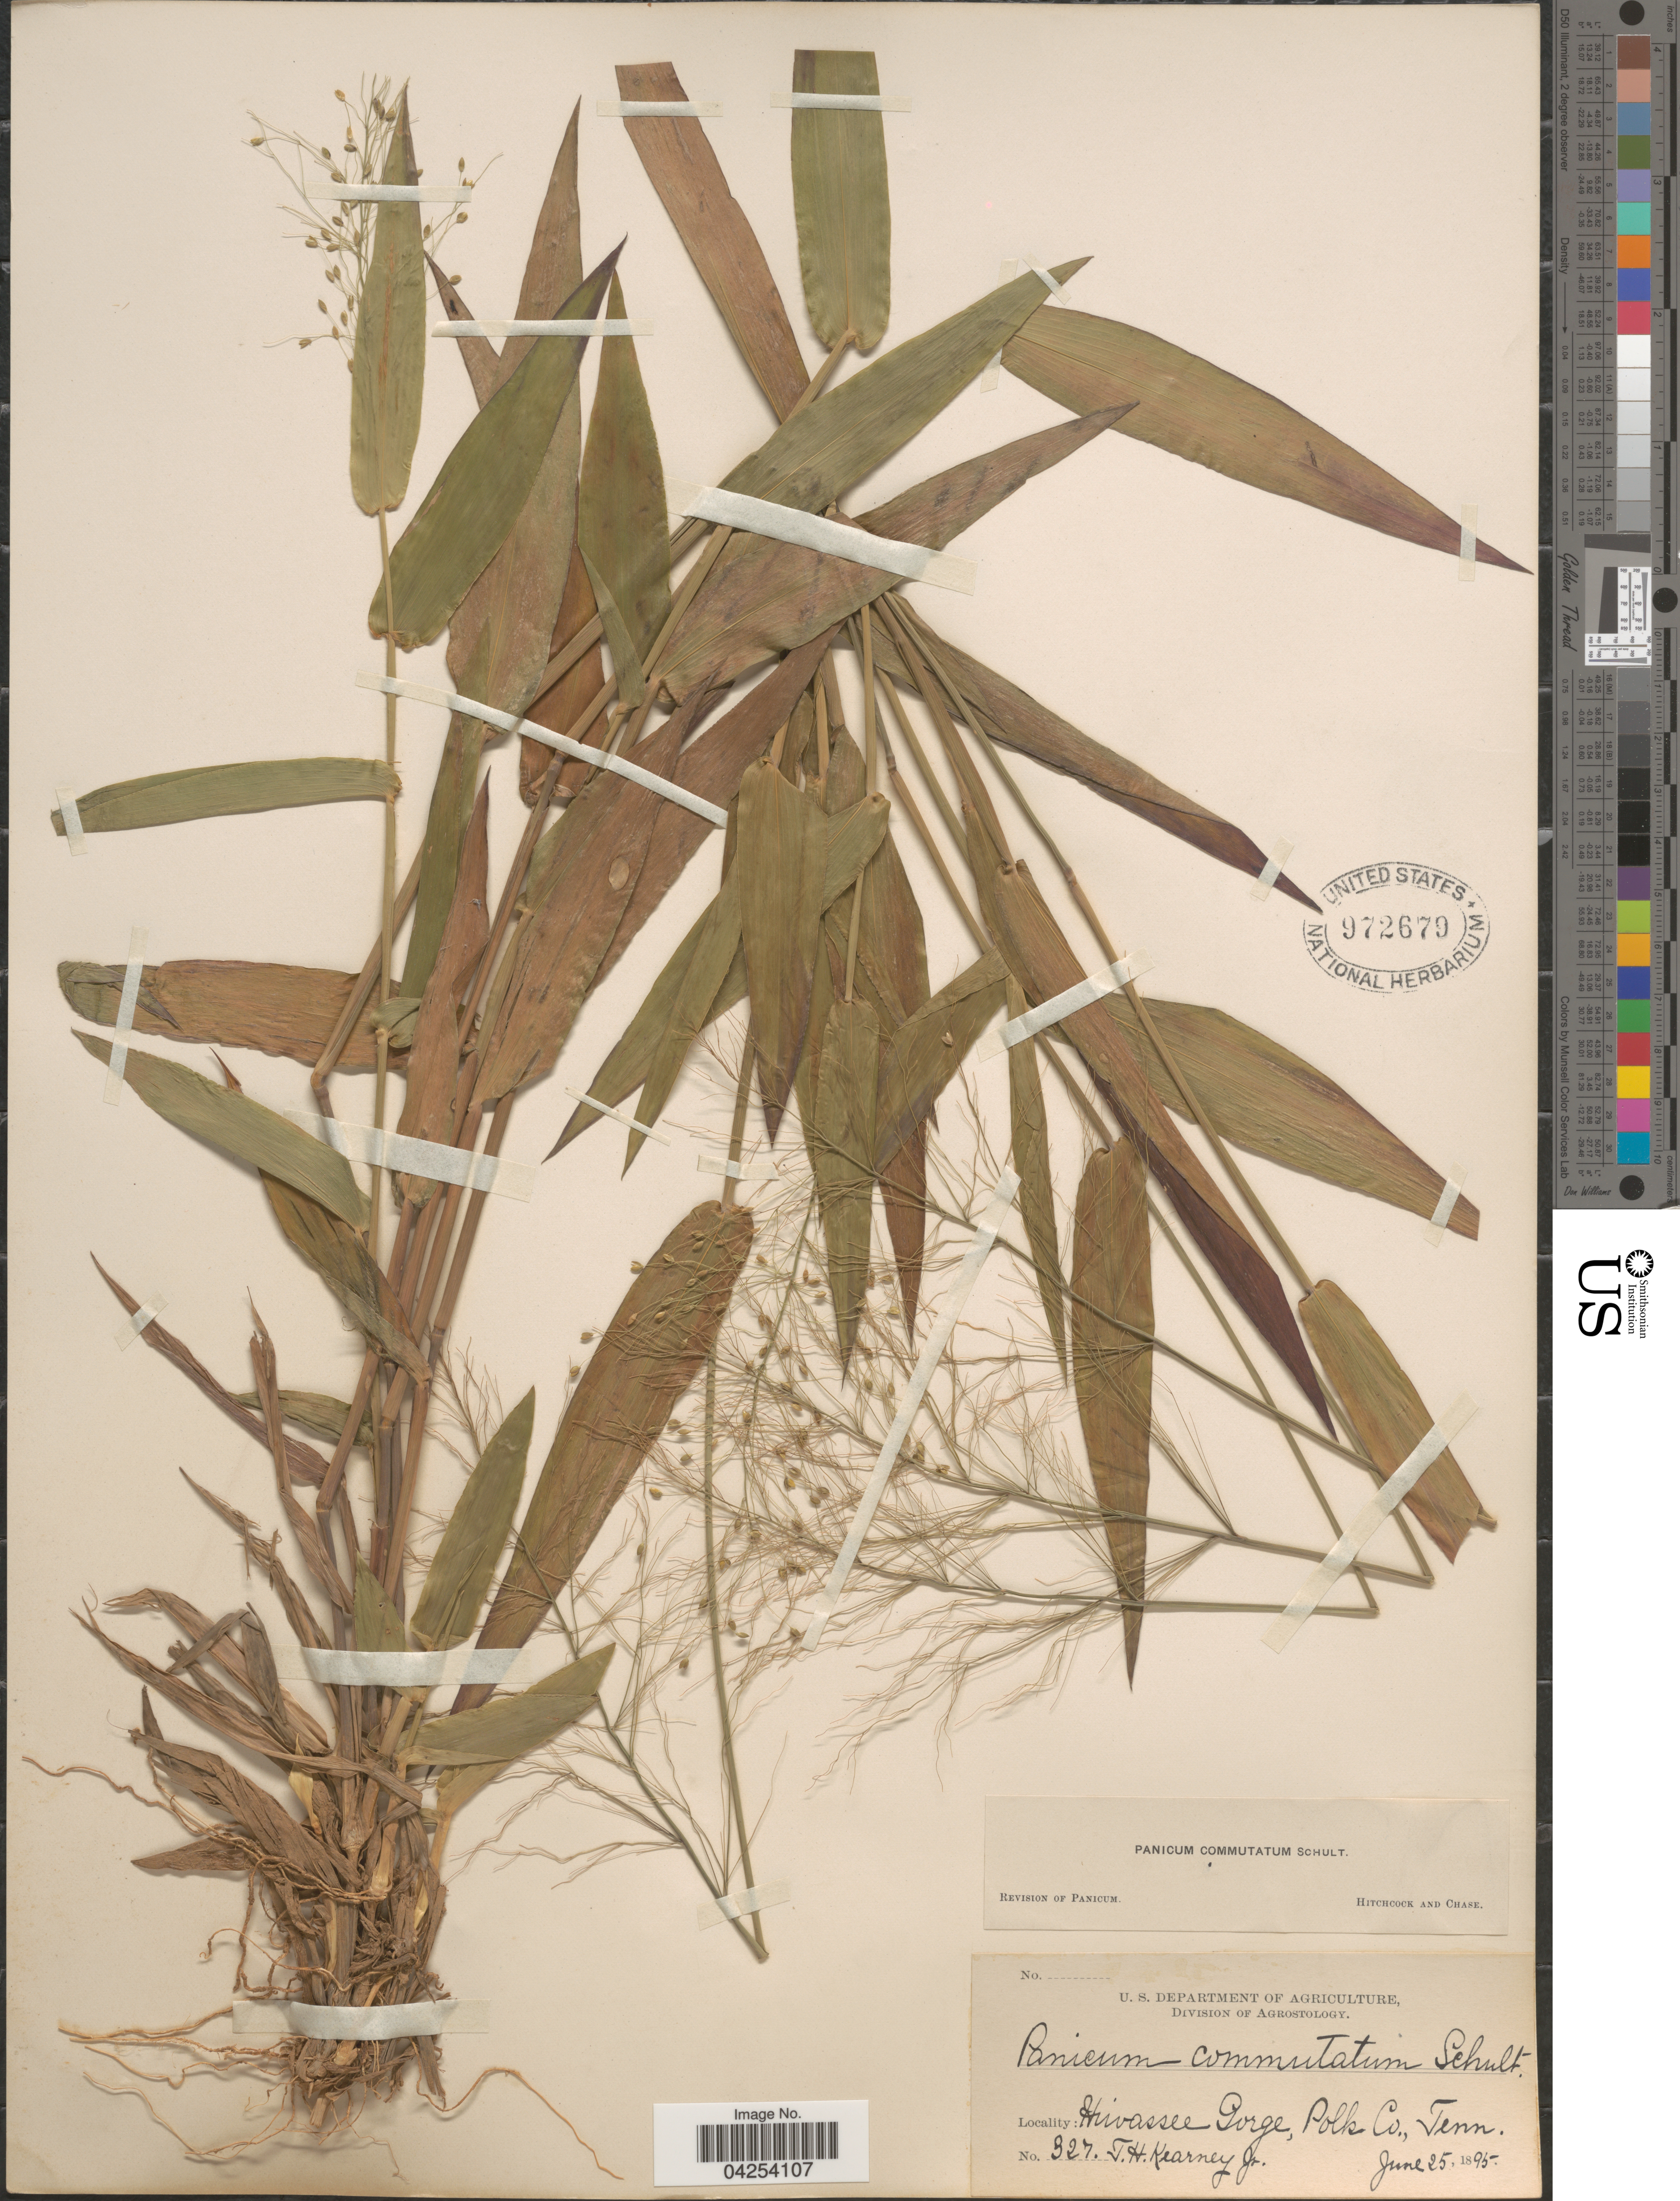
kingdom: Plantae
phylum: Tracheophyta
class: Liliopsida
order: Poales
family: Poaceae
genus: Dichanthelium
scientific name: Dichanthelium commutatum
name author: (Schult.) Gould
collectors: T. H. Kearney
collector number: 327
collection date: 1895-06-25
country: United States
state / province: Tennessee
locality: Hiwassee Gorge, Polk Co.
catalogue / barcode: US 972679